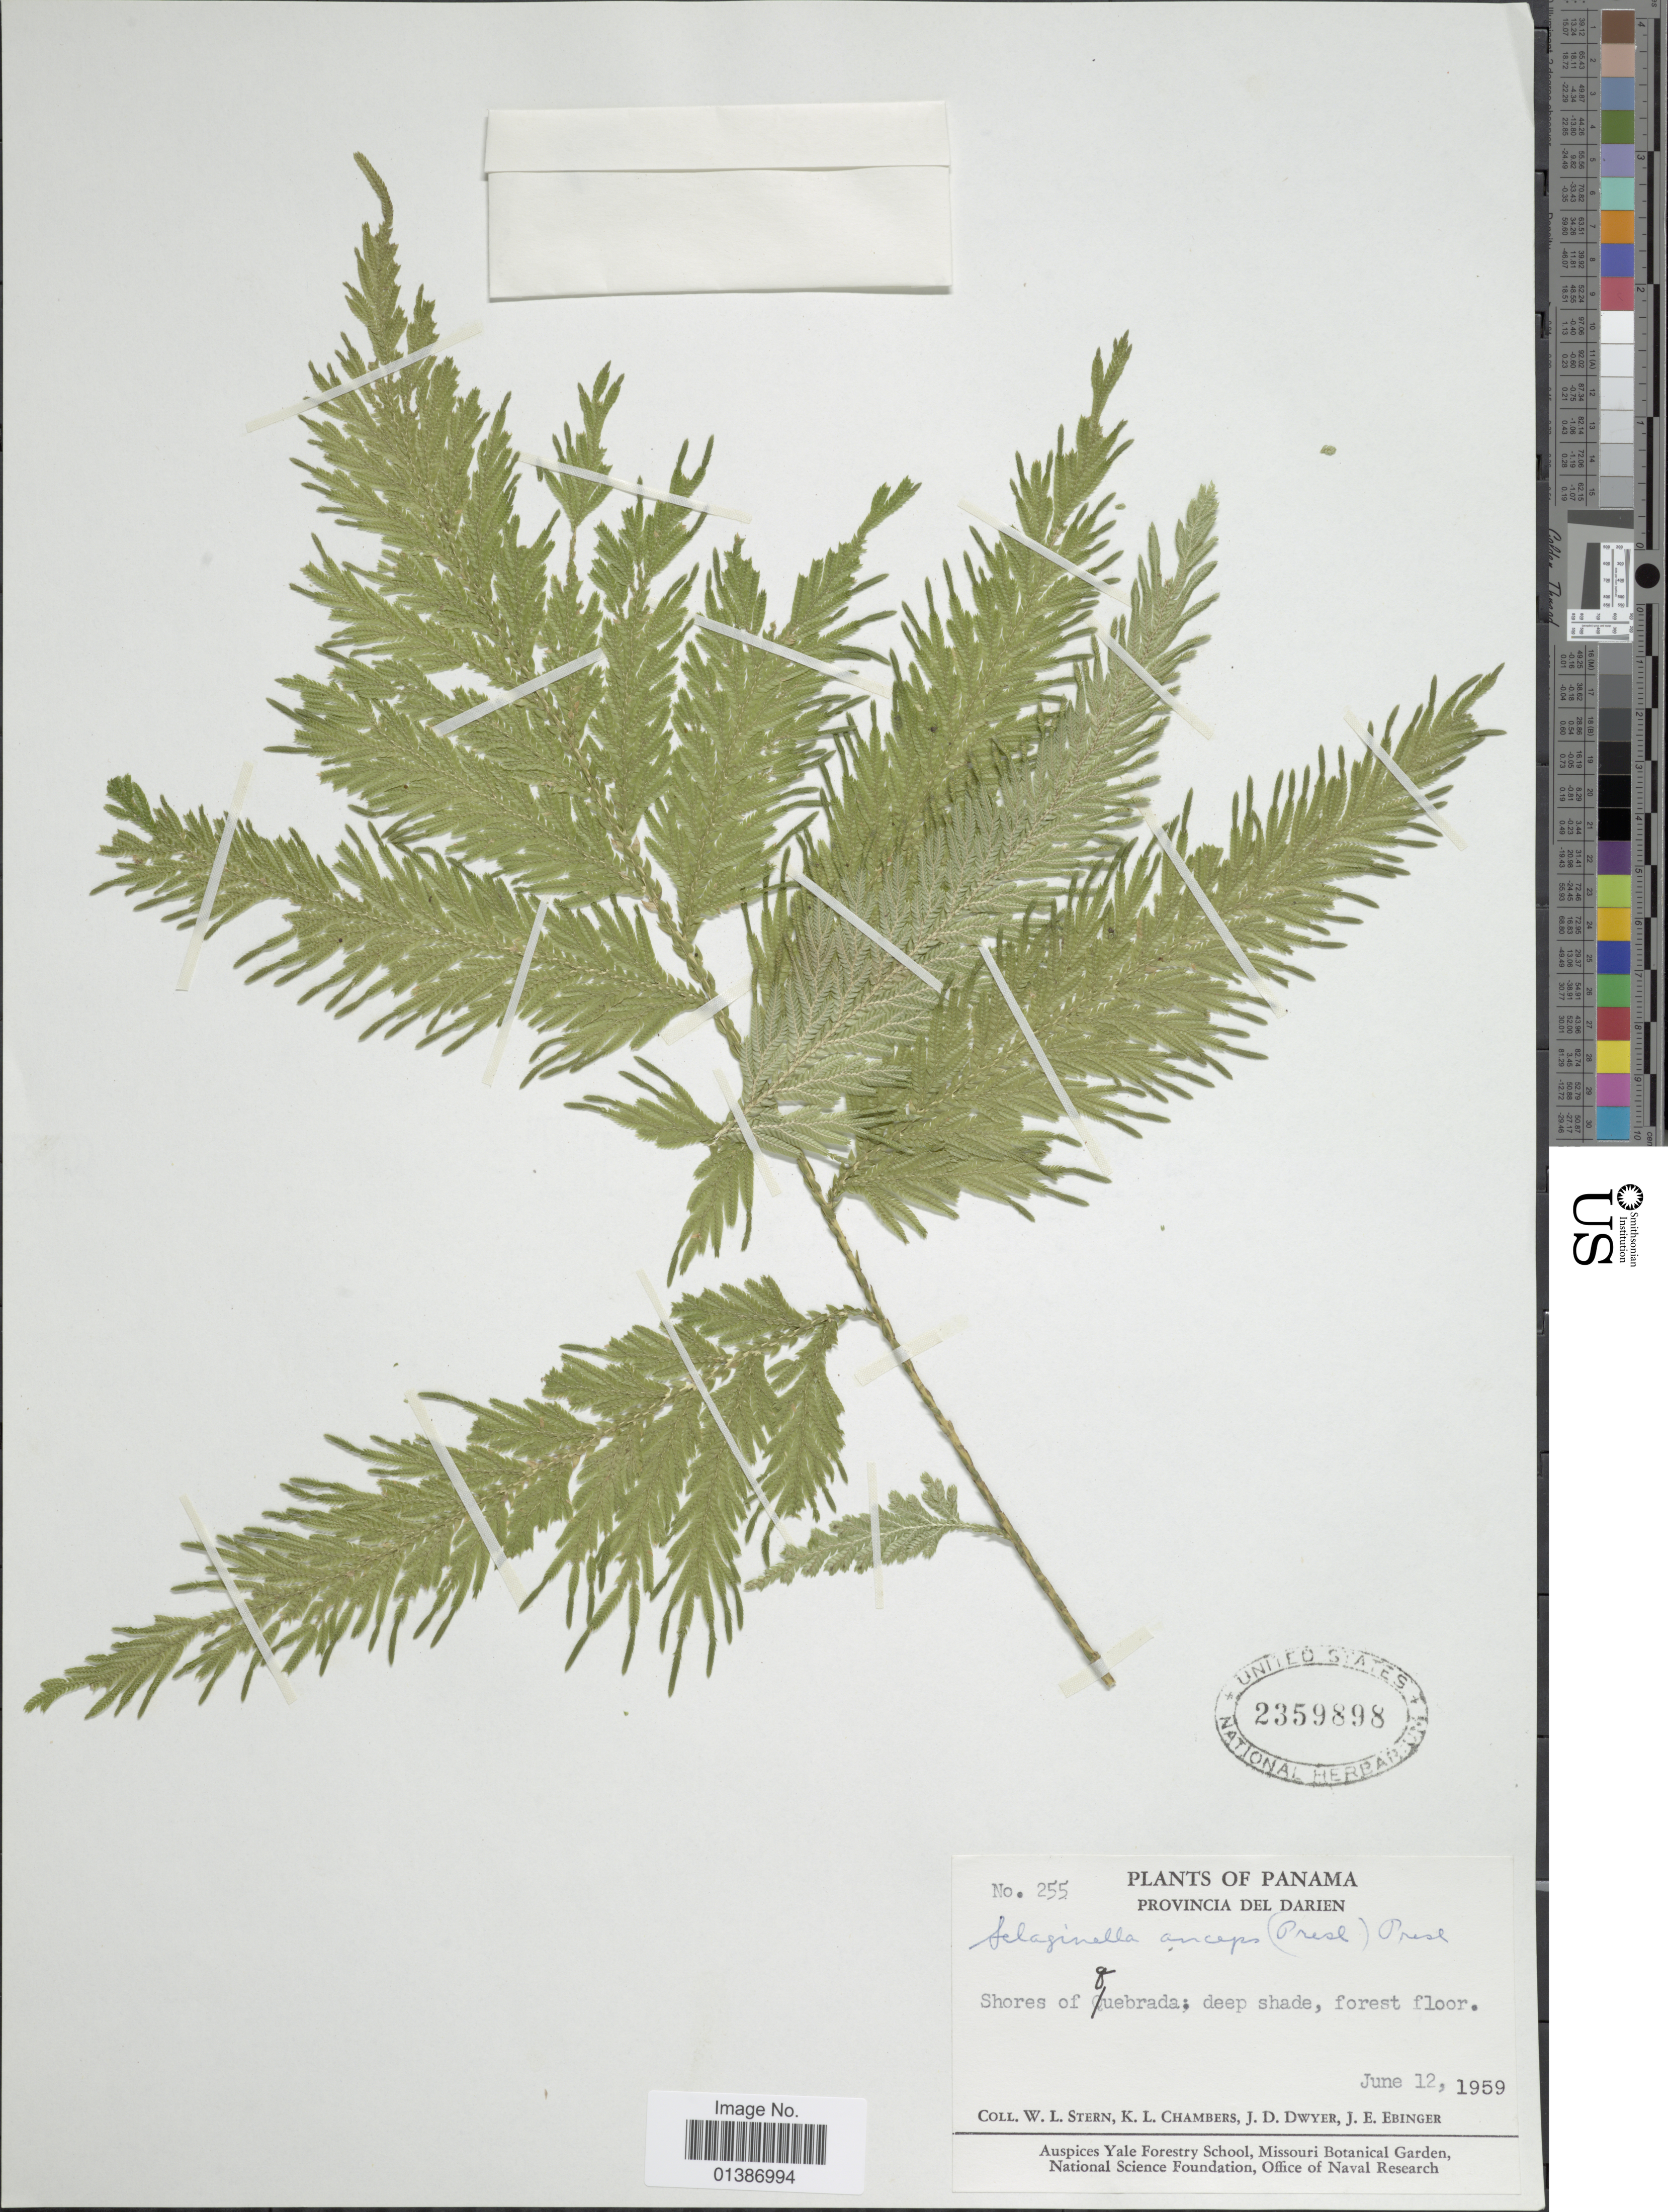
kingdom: Plantae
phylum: Tracheophyta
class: Lycopodiopsida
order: Selaginellales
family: Selaginellaceae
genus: Selaginella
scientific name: Selaginella anceps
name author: (C. Presl)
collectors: W. L. Stern, K. Chambers, J. D. Dwyer & J. Ebinger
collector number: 255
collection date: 1959-06-12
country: Panama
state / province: Darién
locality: Provincia Del Darien, shores of Quebrada; deep shade, forest floor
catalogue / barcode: US 2359898